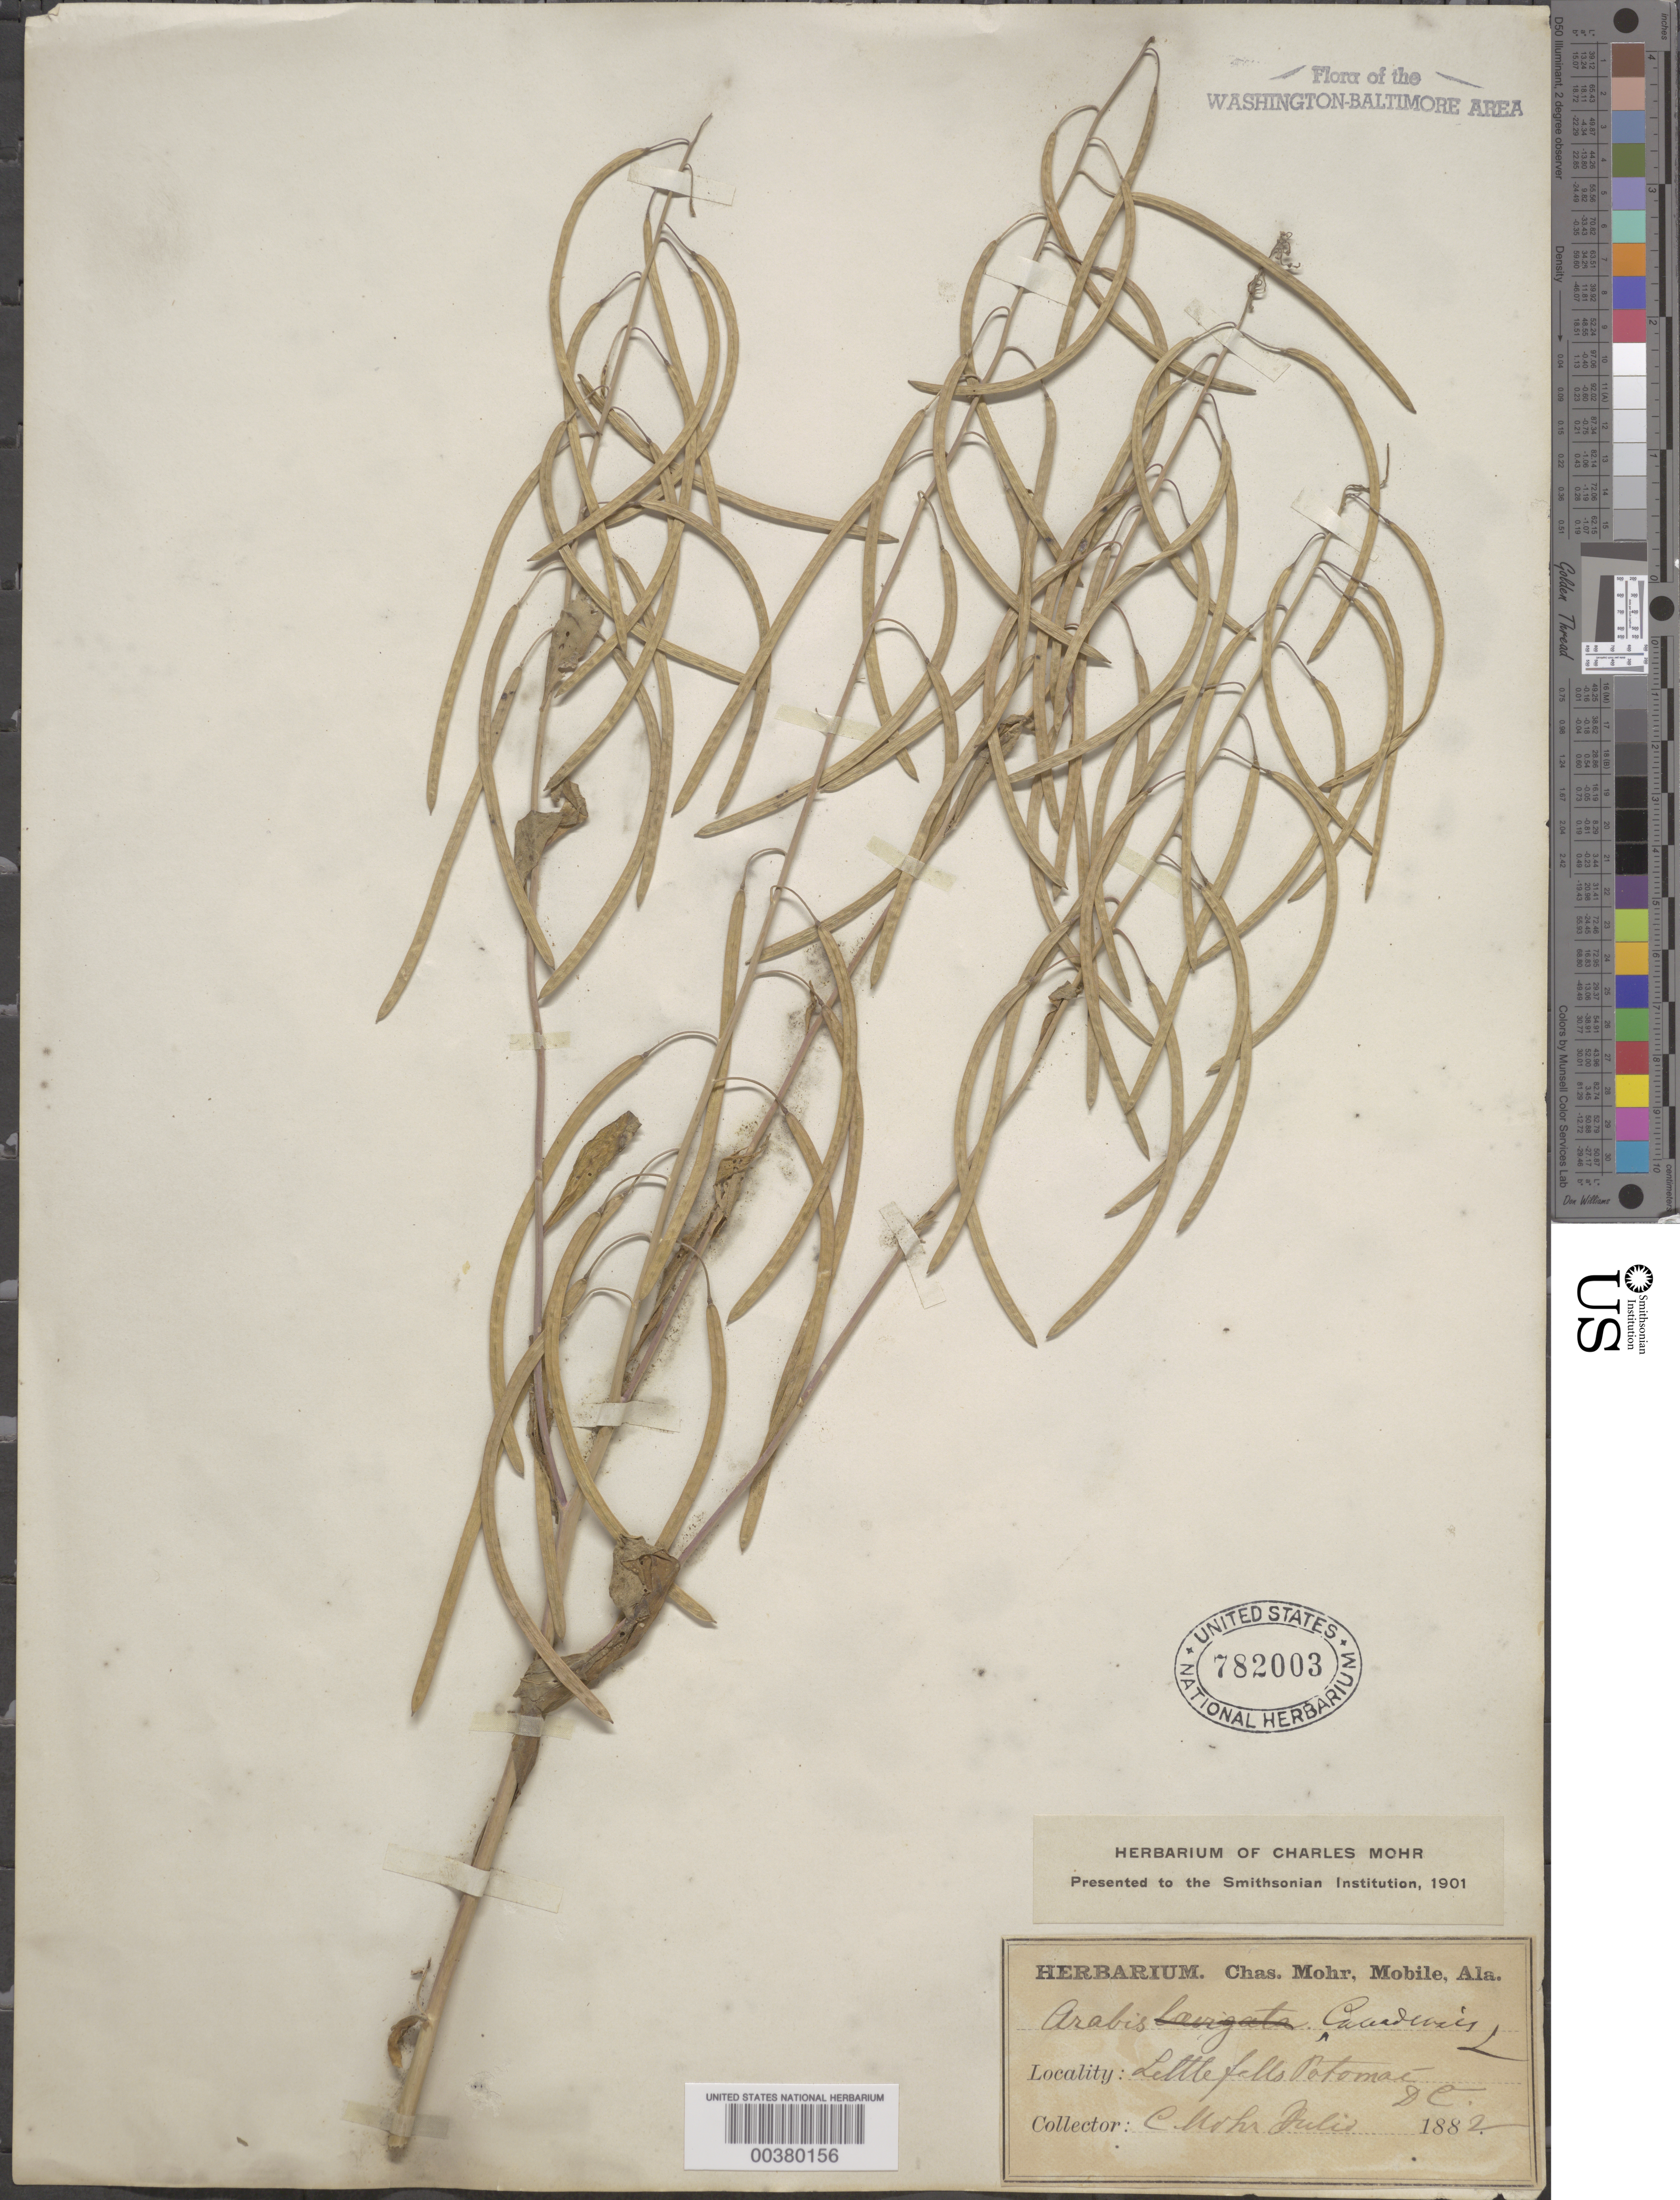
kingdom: Plantae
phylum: Tracheophyta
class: Magnoliopsida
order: Brassicales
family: Brassicaceae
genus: Boechera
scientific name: Boechera canadensis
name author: (L.) Al-Shehbaz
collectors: C. T. Mohr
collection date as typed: Jul 1882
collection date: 1882-07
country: United States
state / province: Maryland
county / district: Montgomery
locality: Little Falls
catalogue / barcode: US 782003